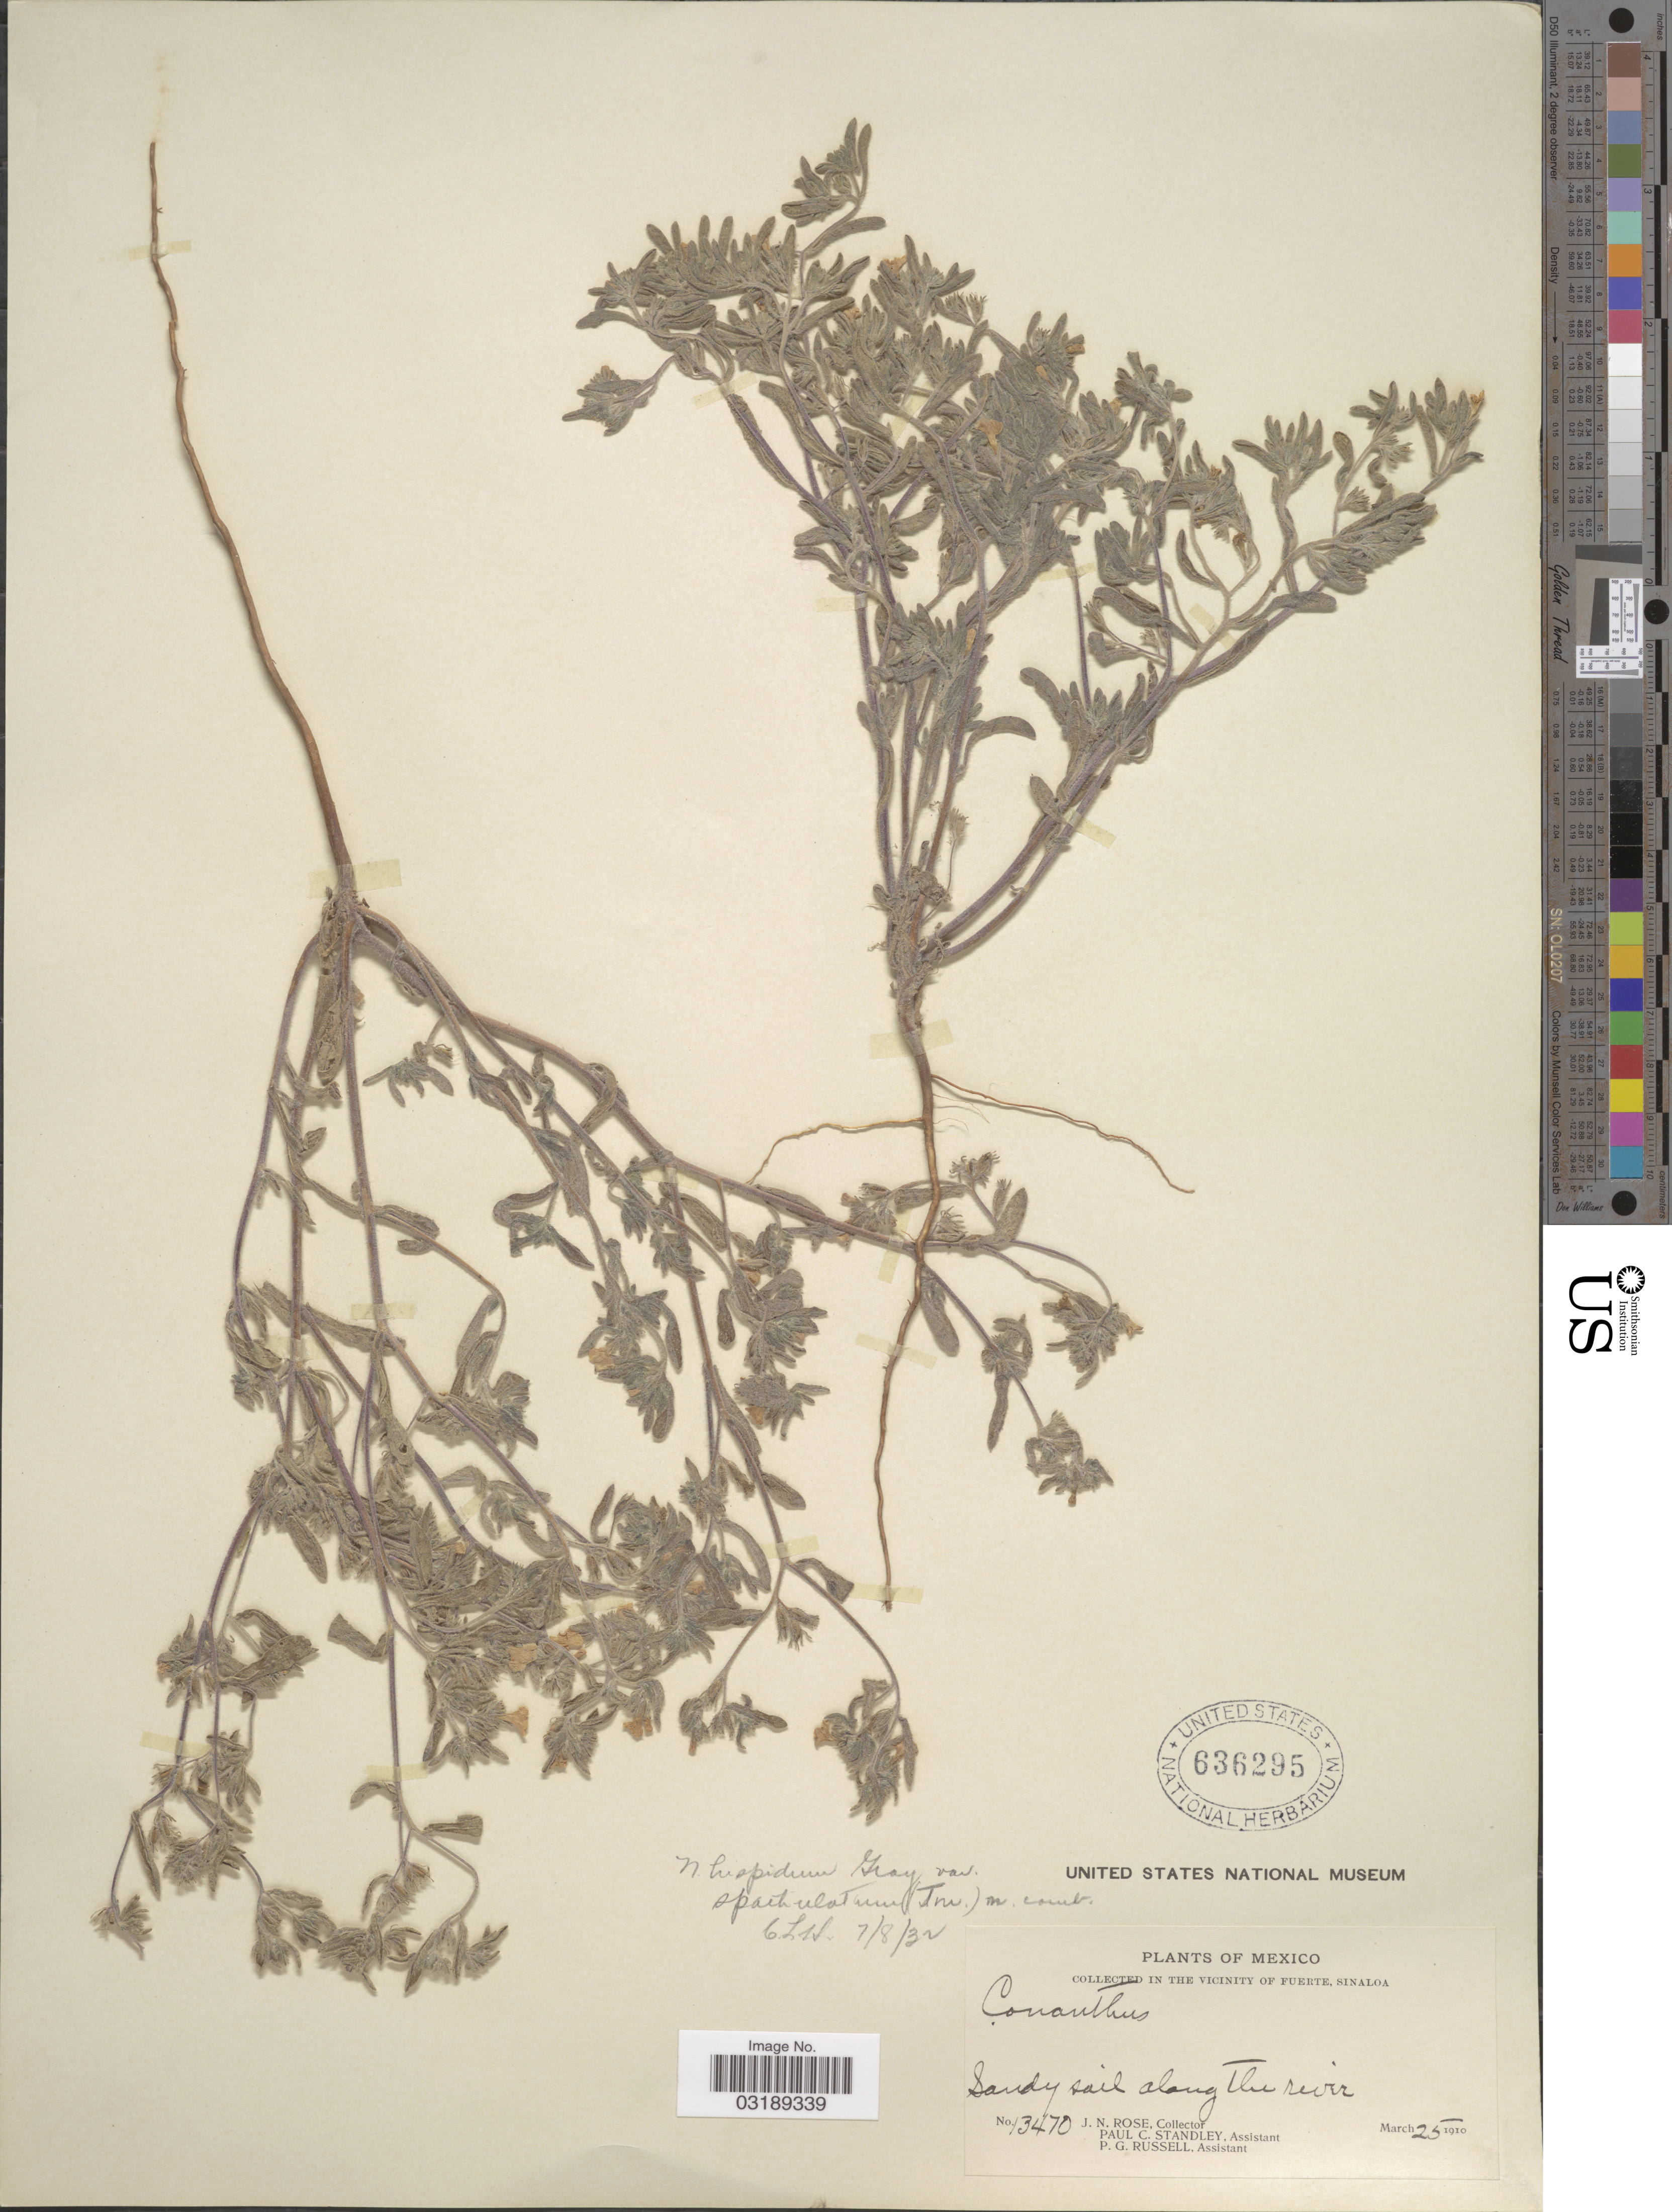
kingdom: Plantae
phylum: Tracheophyta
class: Magnoliopsida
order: Boraginales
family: Namaceae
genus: Nama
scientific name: Nama hispida var. spathulatum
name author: (Torr.) C.L. Hitchc.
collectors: J. N. Rose, P. C. Standley & P. G. Russell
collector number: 13470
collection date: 1910-03-25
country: Mexico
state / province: Sinaloa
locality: In the Vicinity of Fuerte, Sandy soil along The river.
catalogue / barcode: US 636295